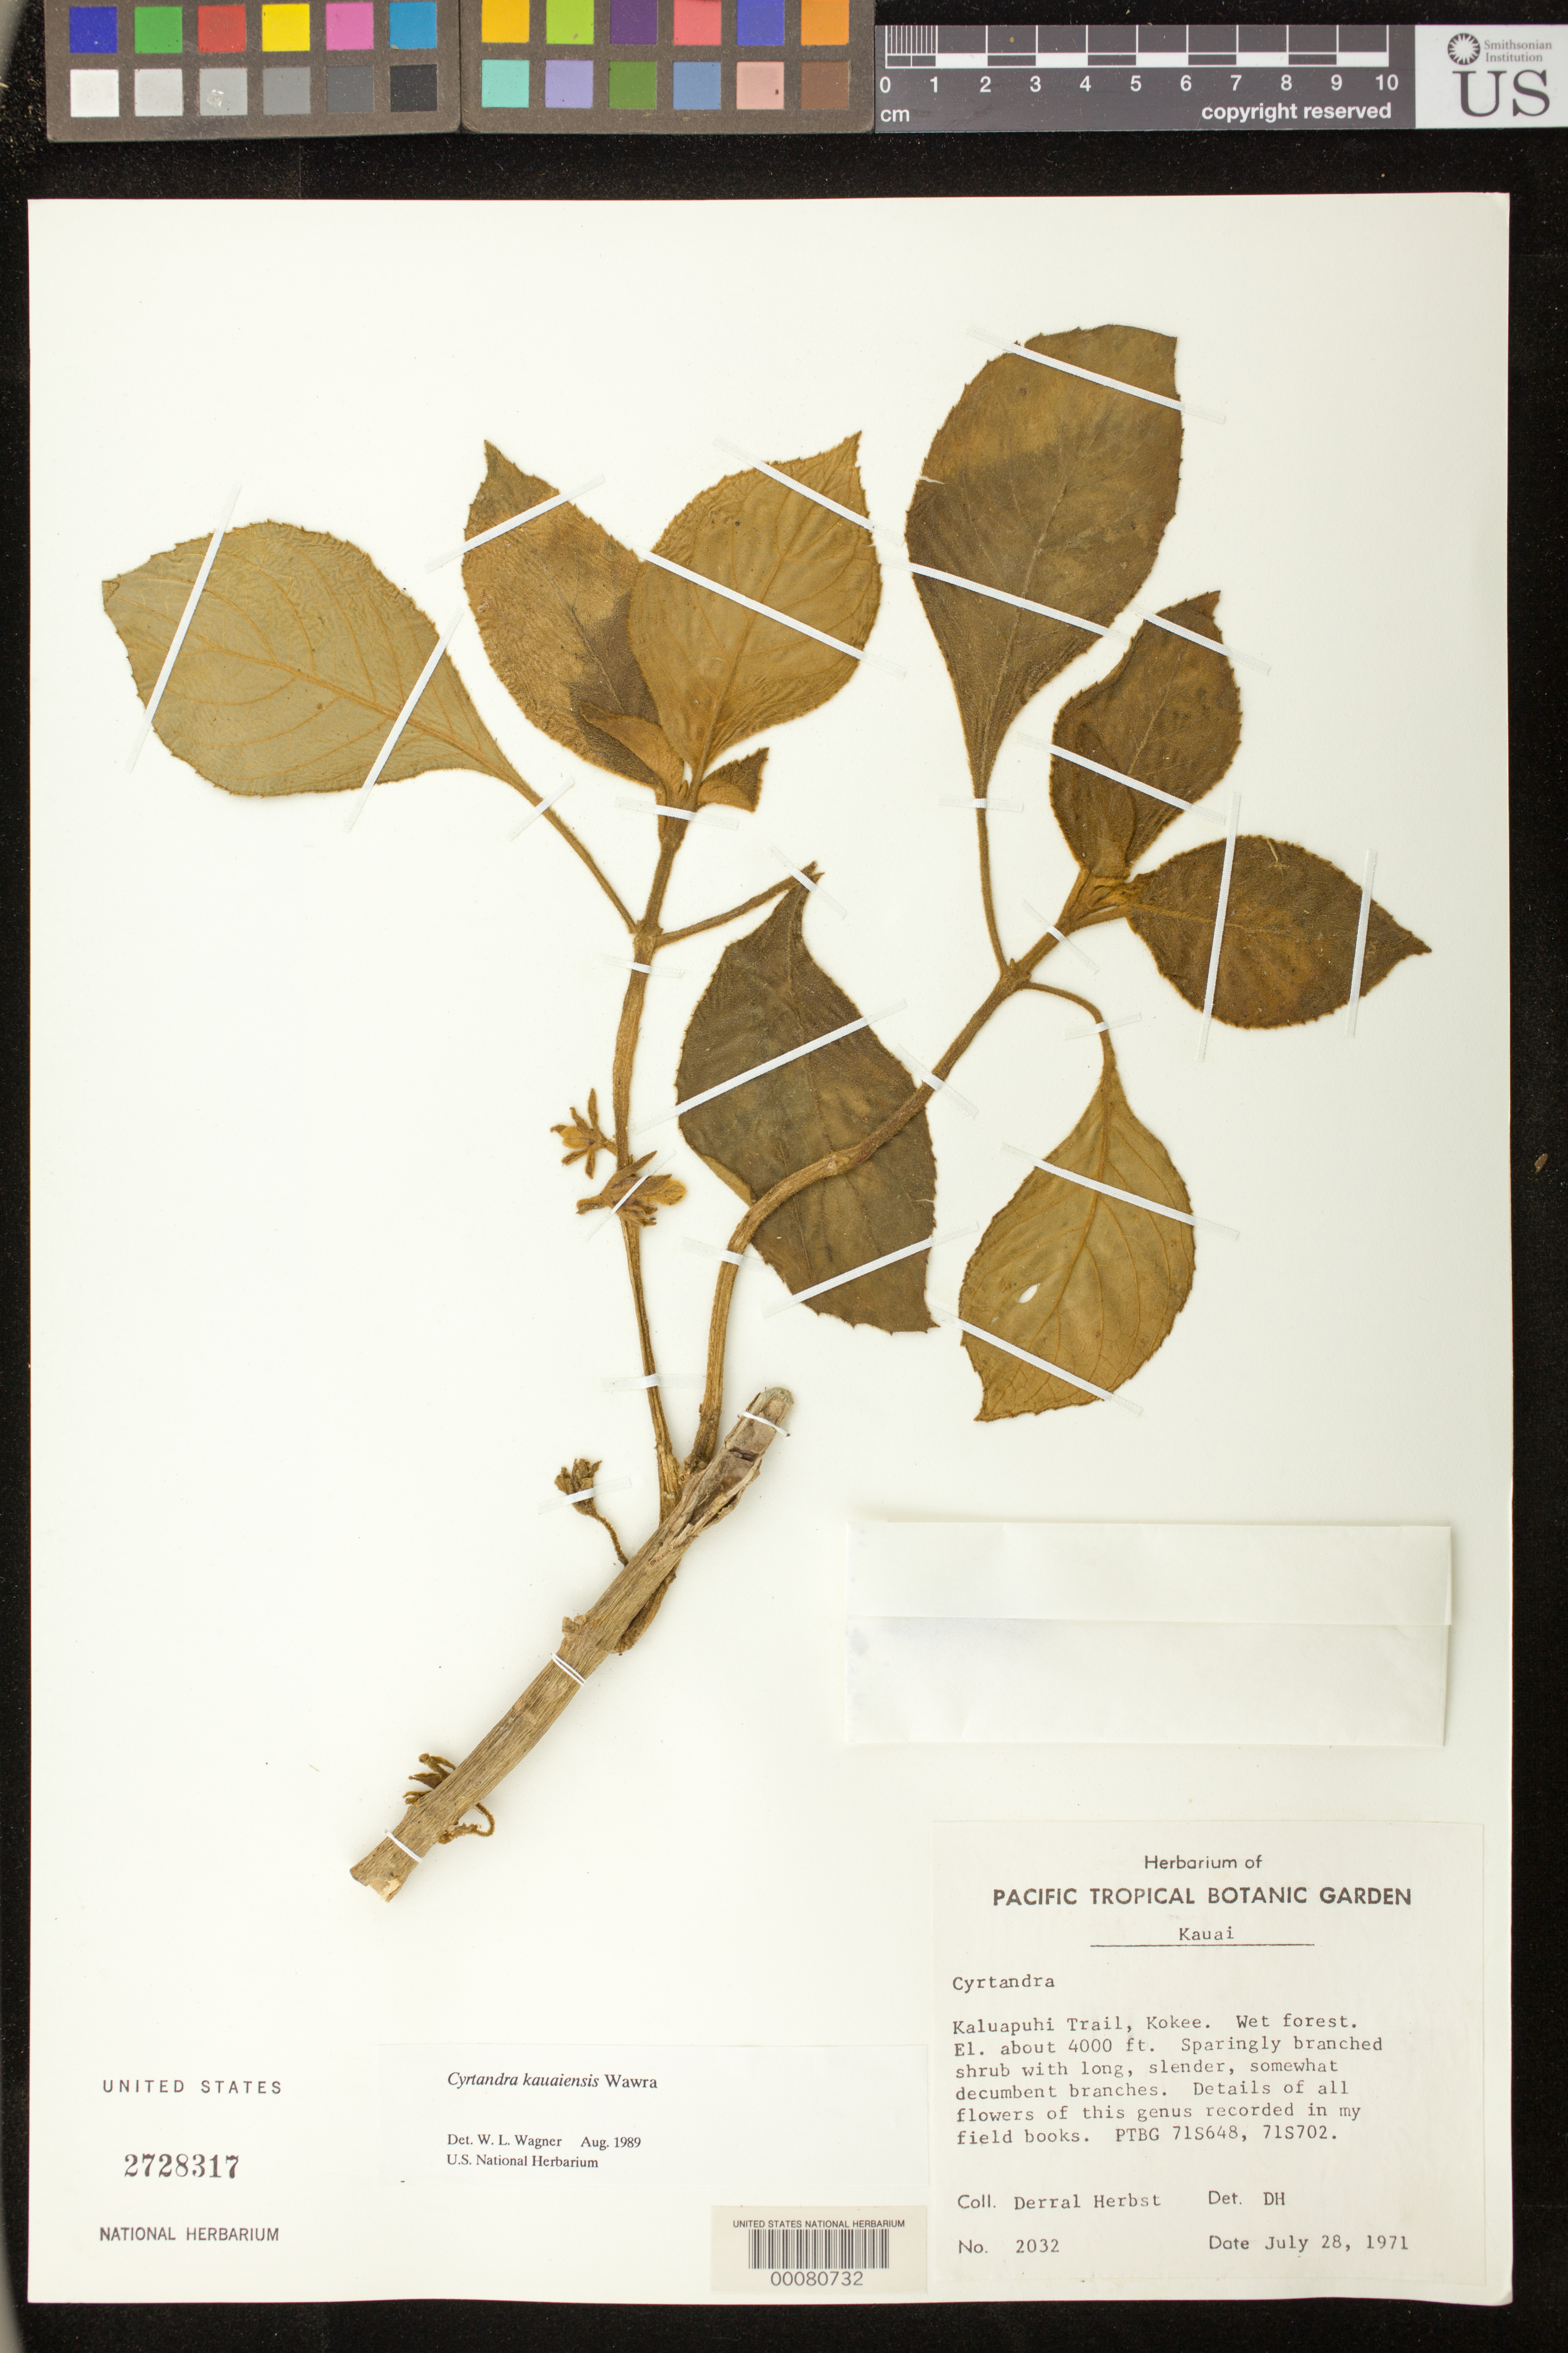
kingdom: Plantae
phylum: Tracheophyta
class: Magnoliopsida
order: Lamiales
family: Gesneriaceae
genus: Cyrtandra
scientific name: Cyrtandra kauaiensis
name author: Wawra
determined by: Herbst, D. R.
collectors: D. R. Herbst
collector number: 2032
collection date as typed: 28 Jul 1971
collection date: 1971-07-28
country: United States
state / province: Hawaii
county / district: Kauai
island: Kaua'i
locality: Kaluapuhi trail, Kokee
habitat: Wet forest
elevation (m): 1219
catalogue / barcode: US 2728317